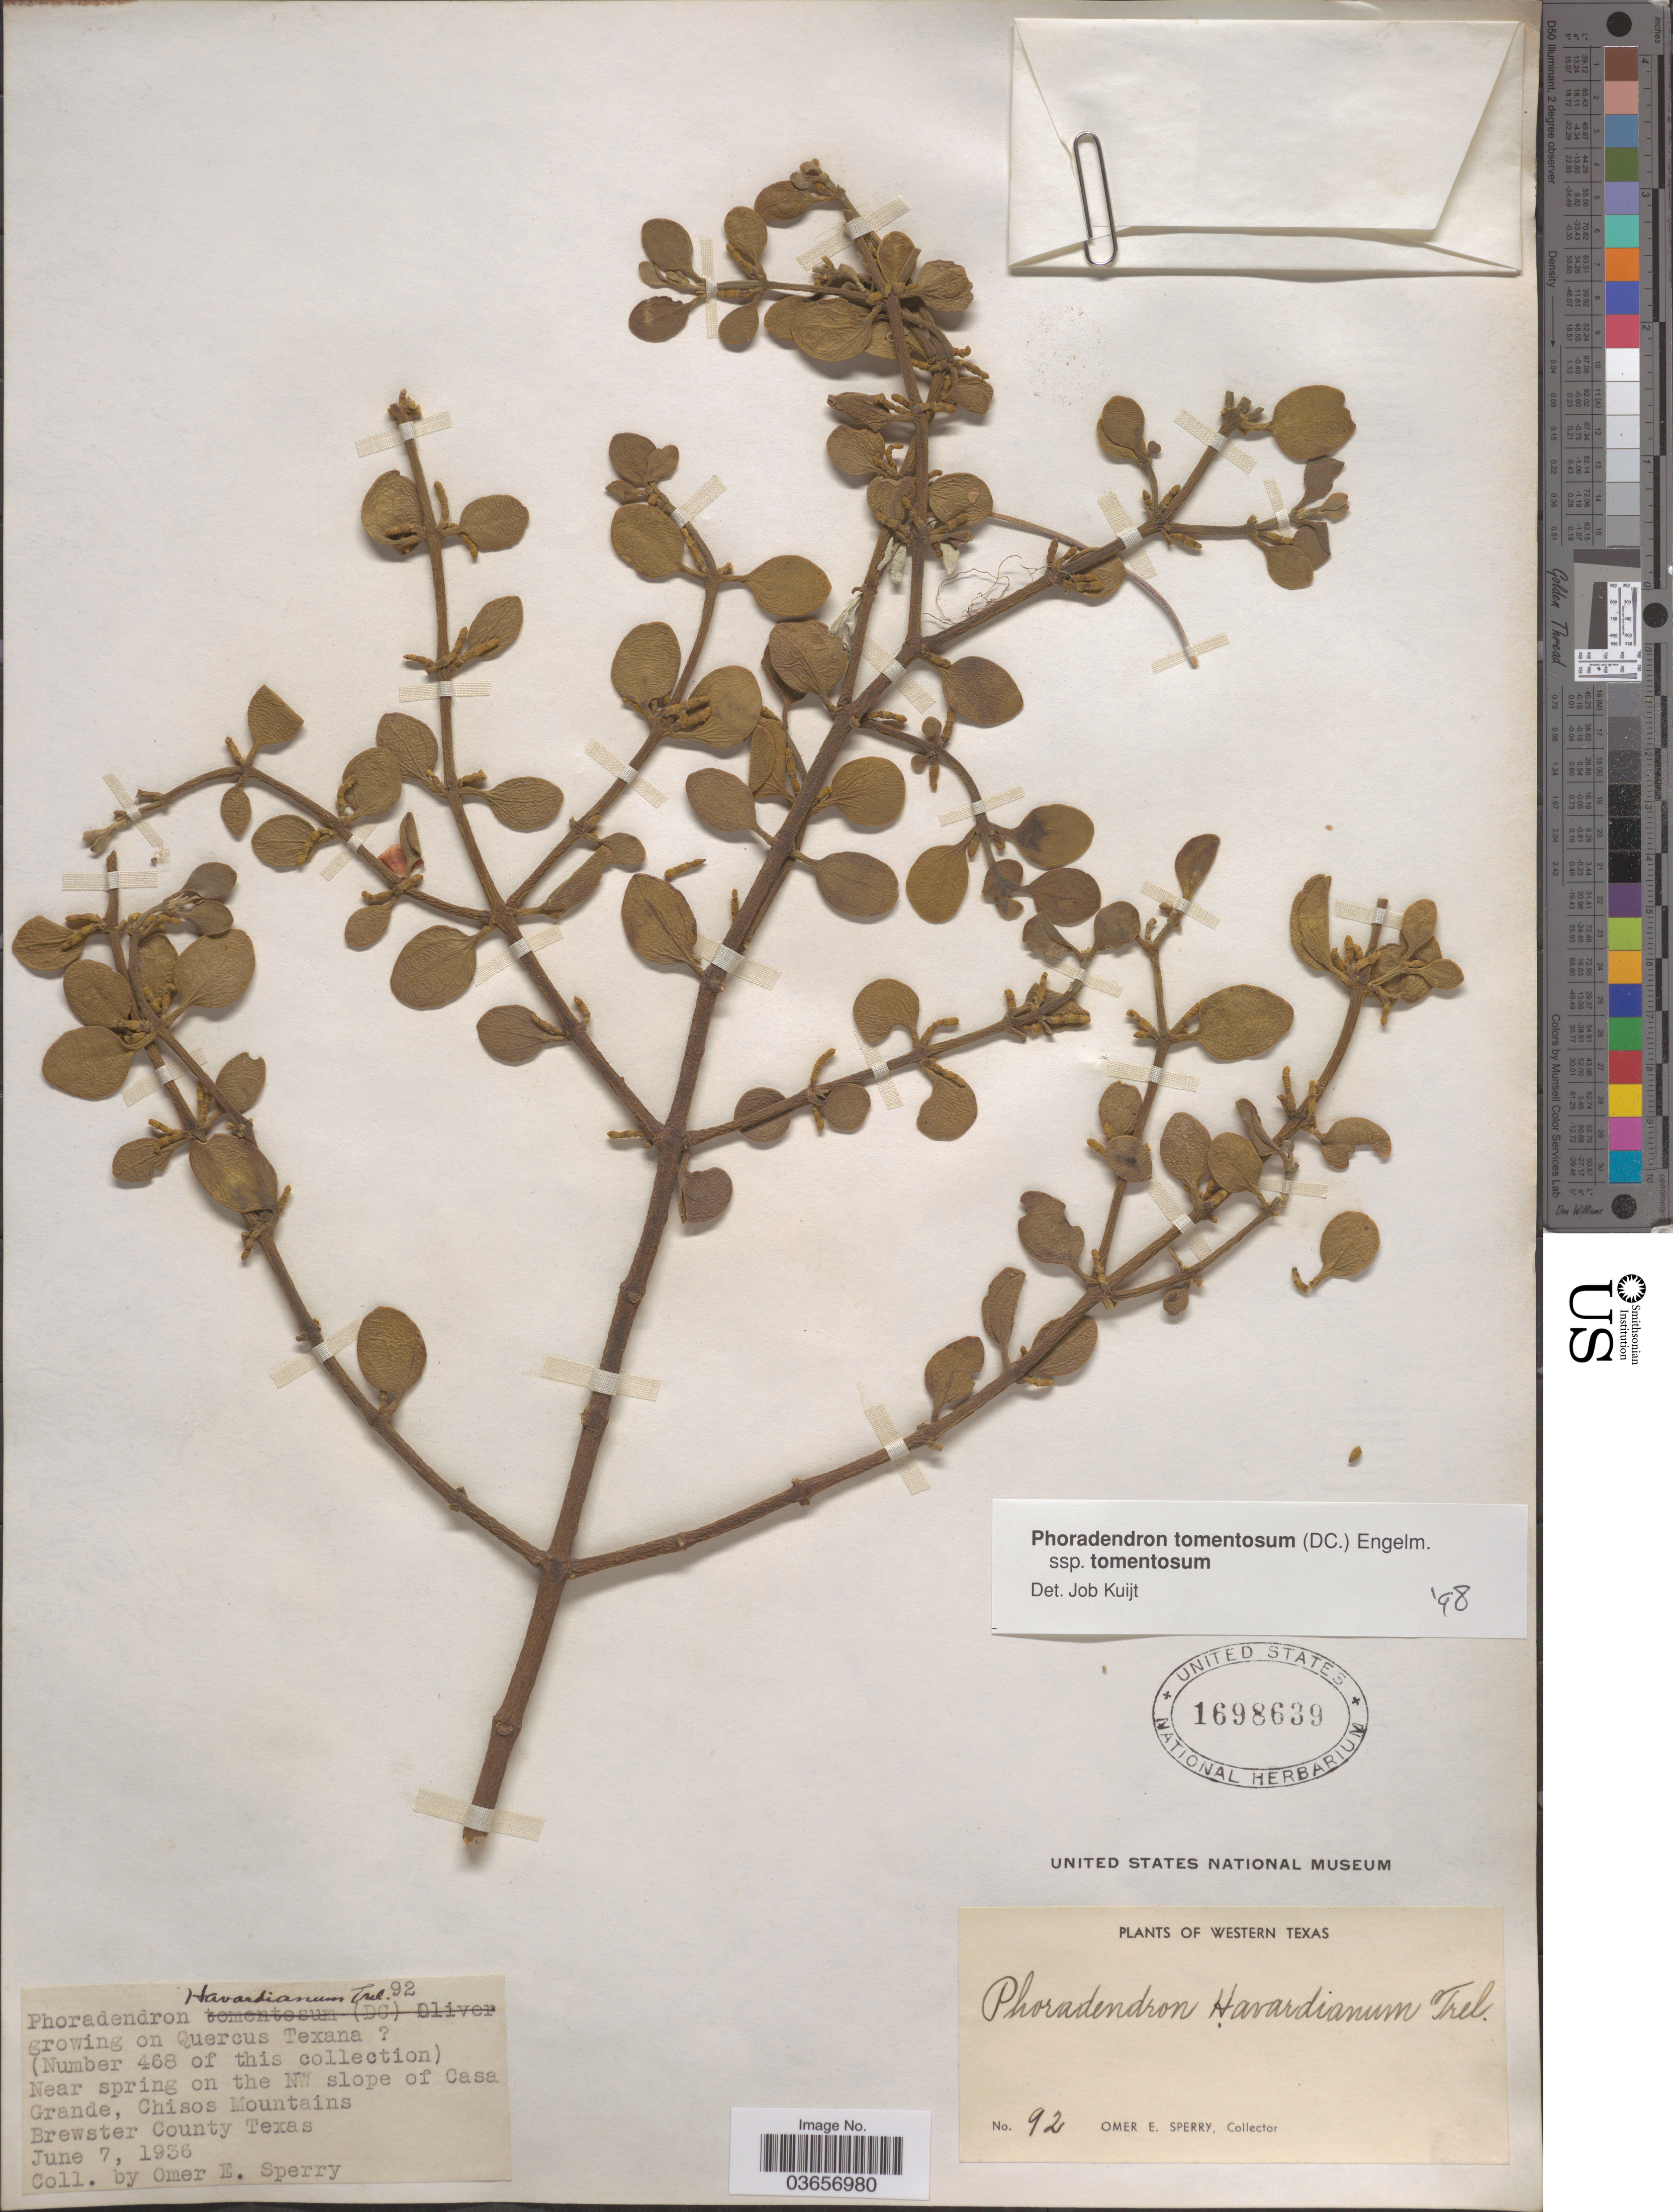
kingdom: Plantae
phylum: Tracheophyta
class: Magnoliopsida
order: Santalales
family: Viscaceae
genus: Phoradendron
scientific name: Phoradendron tomentosum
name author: DC.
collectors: O. E. Sperry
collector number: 92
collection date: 1936-06-07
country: United States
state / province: Texas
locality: Western Texas. Near spring on the NW slope of Casa Grande, Chisos Mountains, Brewster County.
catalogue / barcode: US 1698639